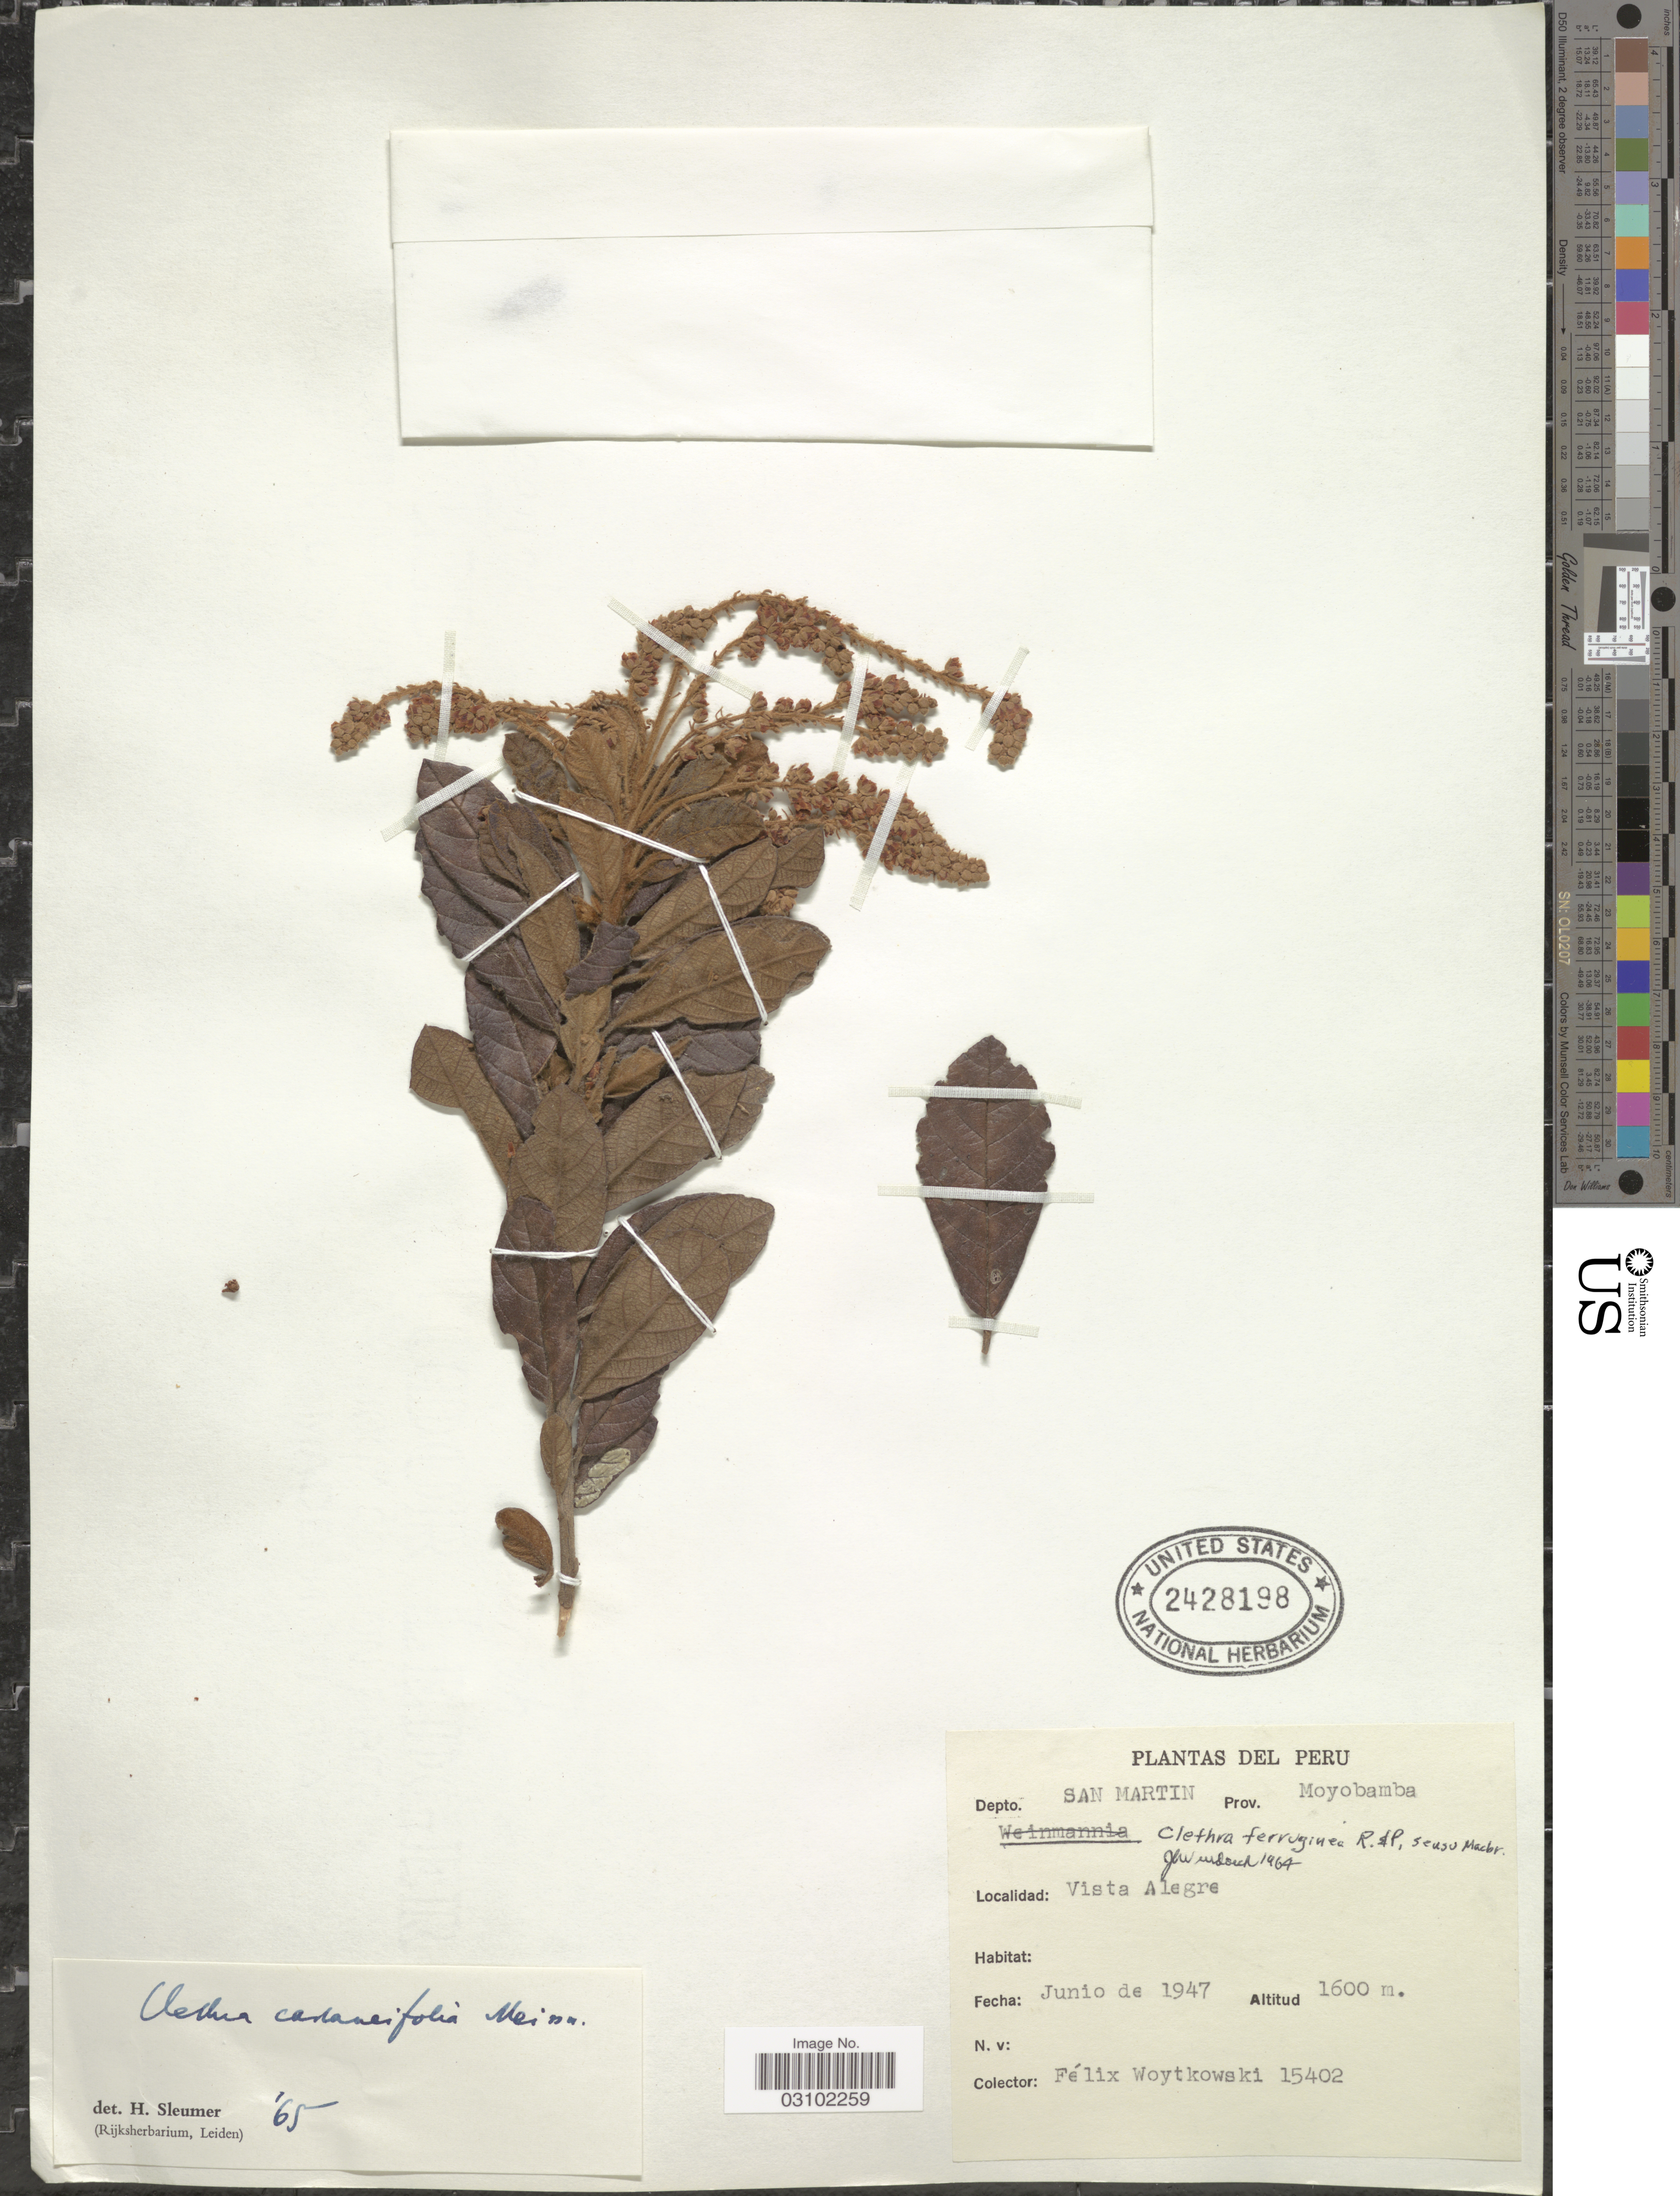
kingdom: Plantae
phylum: Tracheophyta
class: Magnoliopsida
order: Ericales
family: Clethraceae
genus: Clethra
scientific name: Clethra castaneifolia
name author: Meisn.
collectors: F. Woytkowski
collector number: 15402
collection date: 1947-06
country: Peru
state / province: San Martín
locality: Depto. San Martin, Prov. Moyobamba, Vista Alegre.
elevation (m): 1600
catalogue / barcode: US 2428198